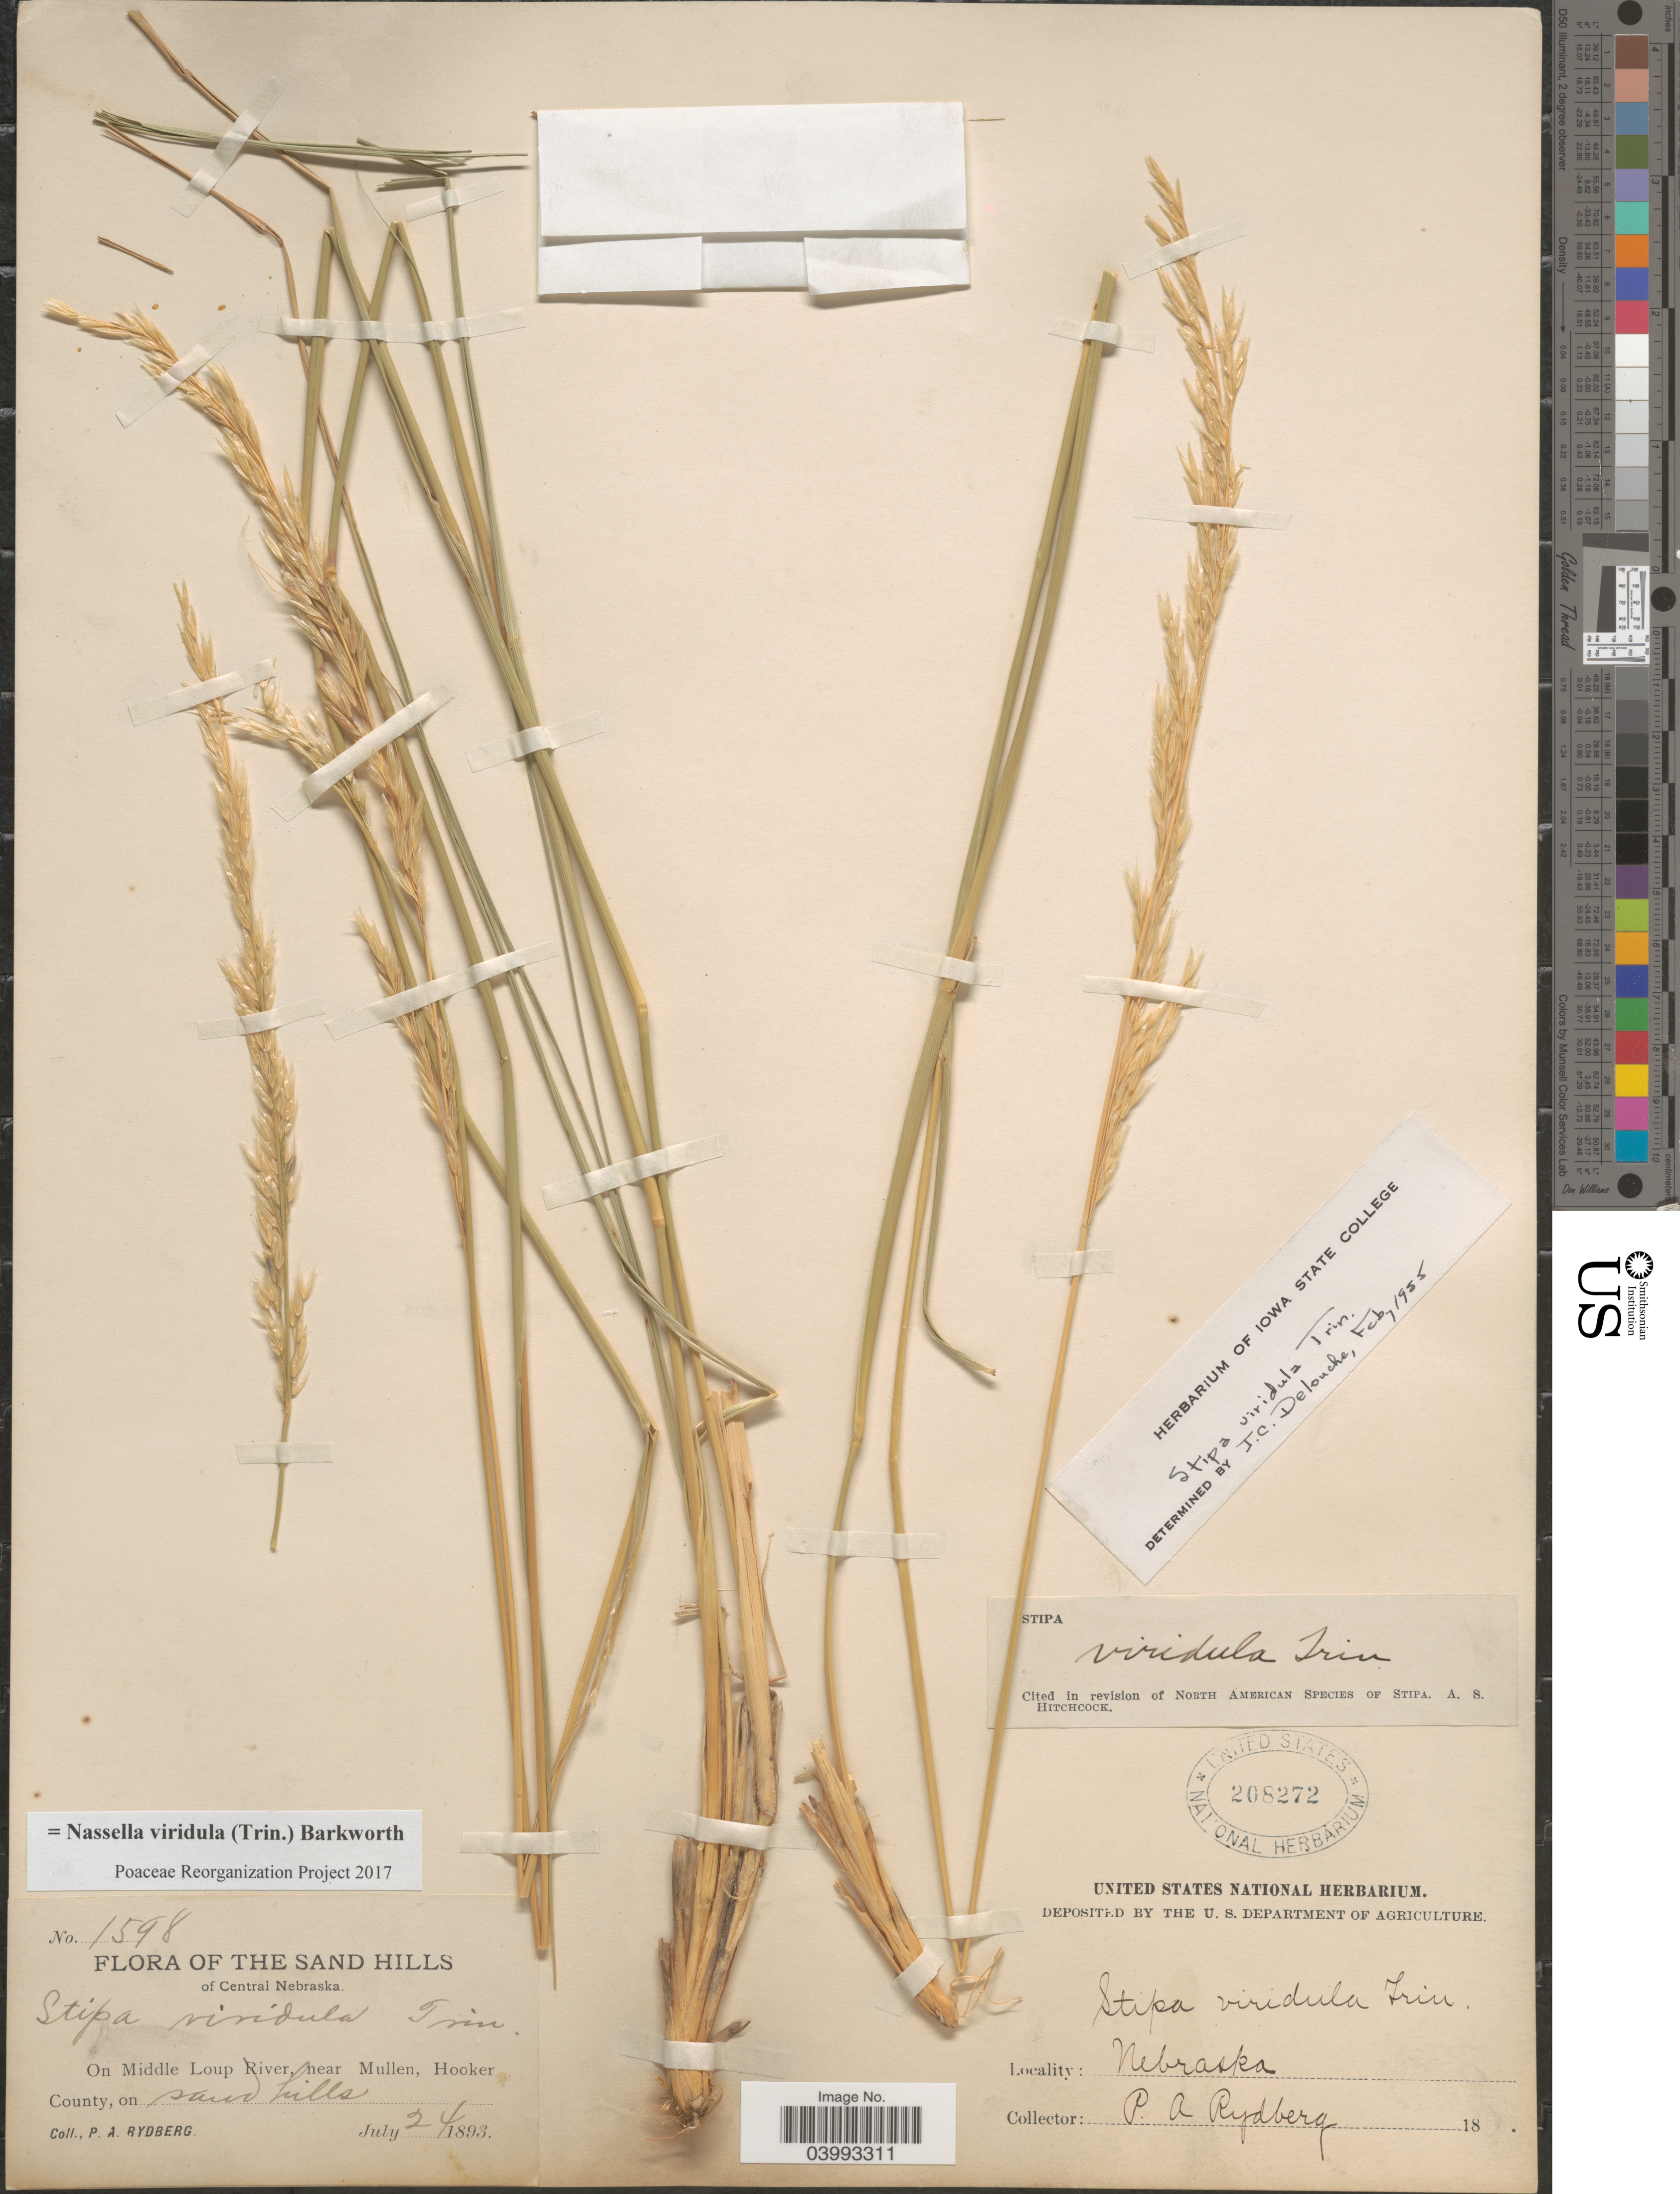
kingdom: Plantae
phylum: Tracheophyta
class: Liliopsida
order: Poales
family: Poaceae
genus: Nassella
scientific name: Nassella viridula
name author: (Trin.) Barkworth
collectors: P. A. Rydberg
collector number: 1598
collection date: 1893-07-24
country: United States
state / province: Nebraska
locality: The Sand Hills of Central Nebraska. On Middle Loup River, near Mullen, Hooker County, on sand hills.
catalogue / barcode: US 208272